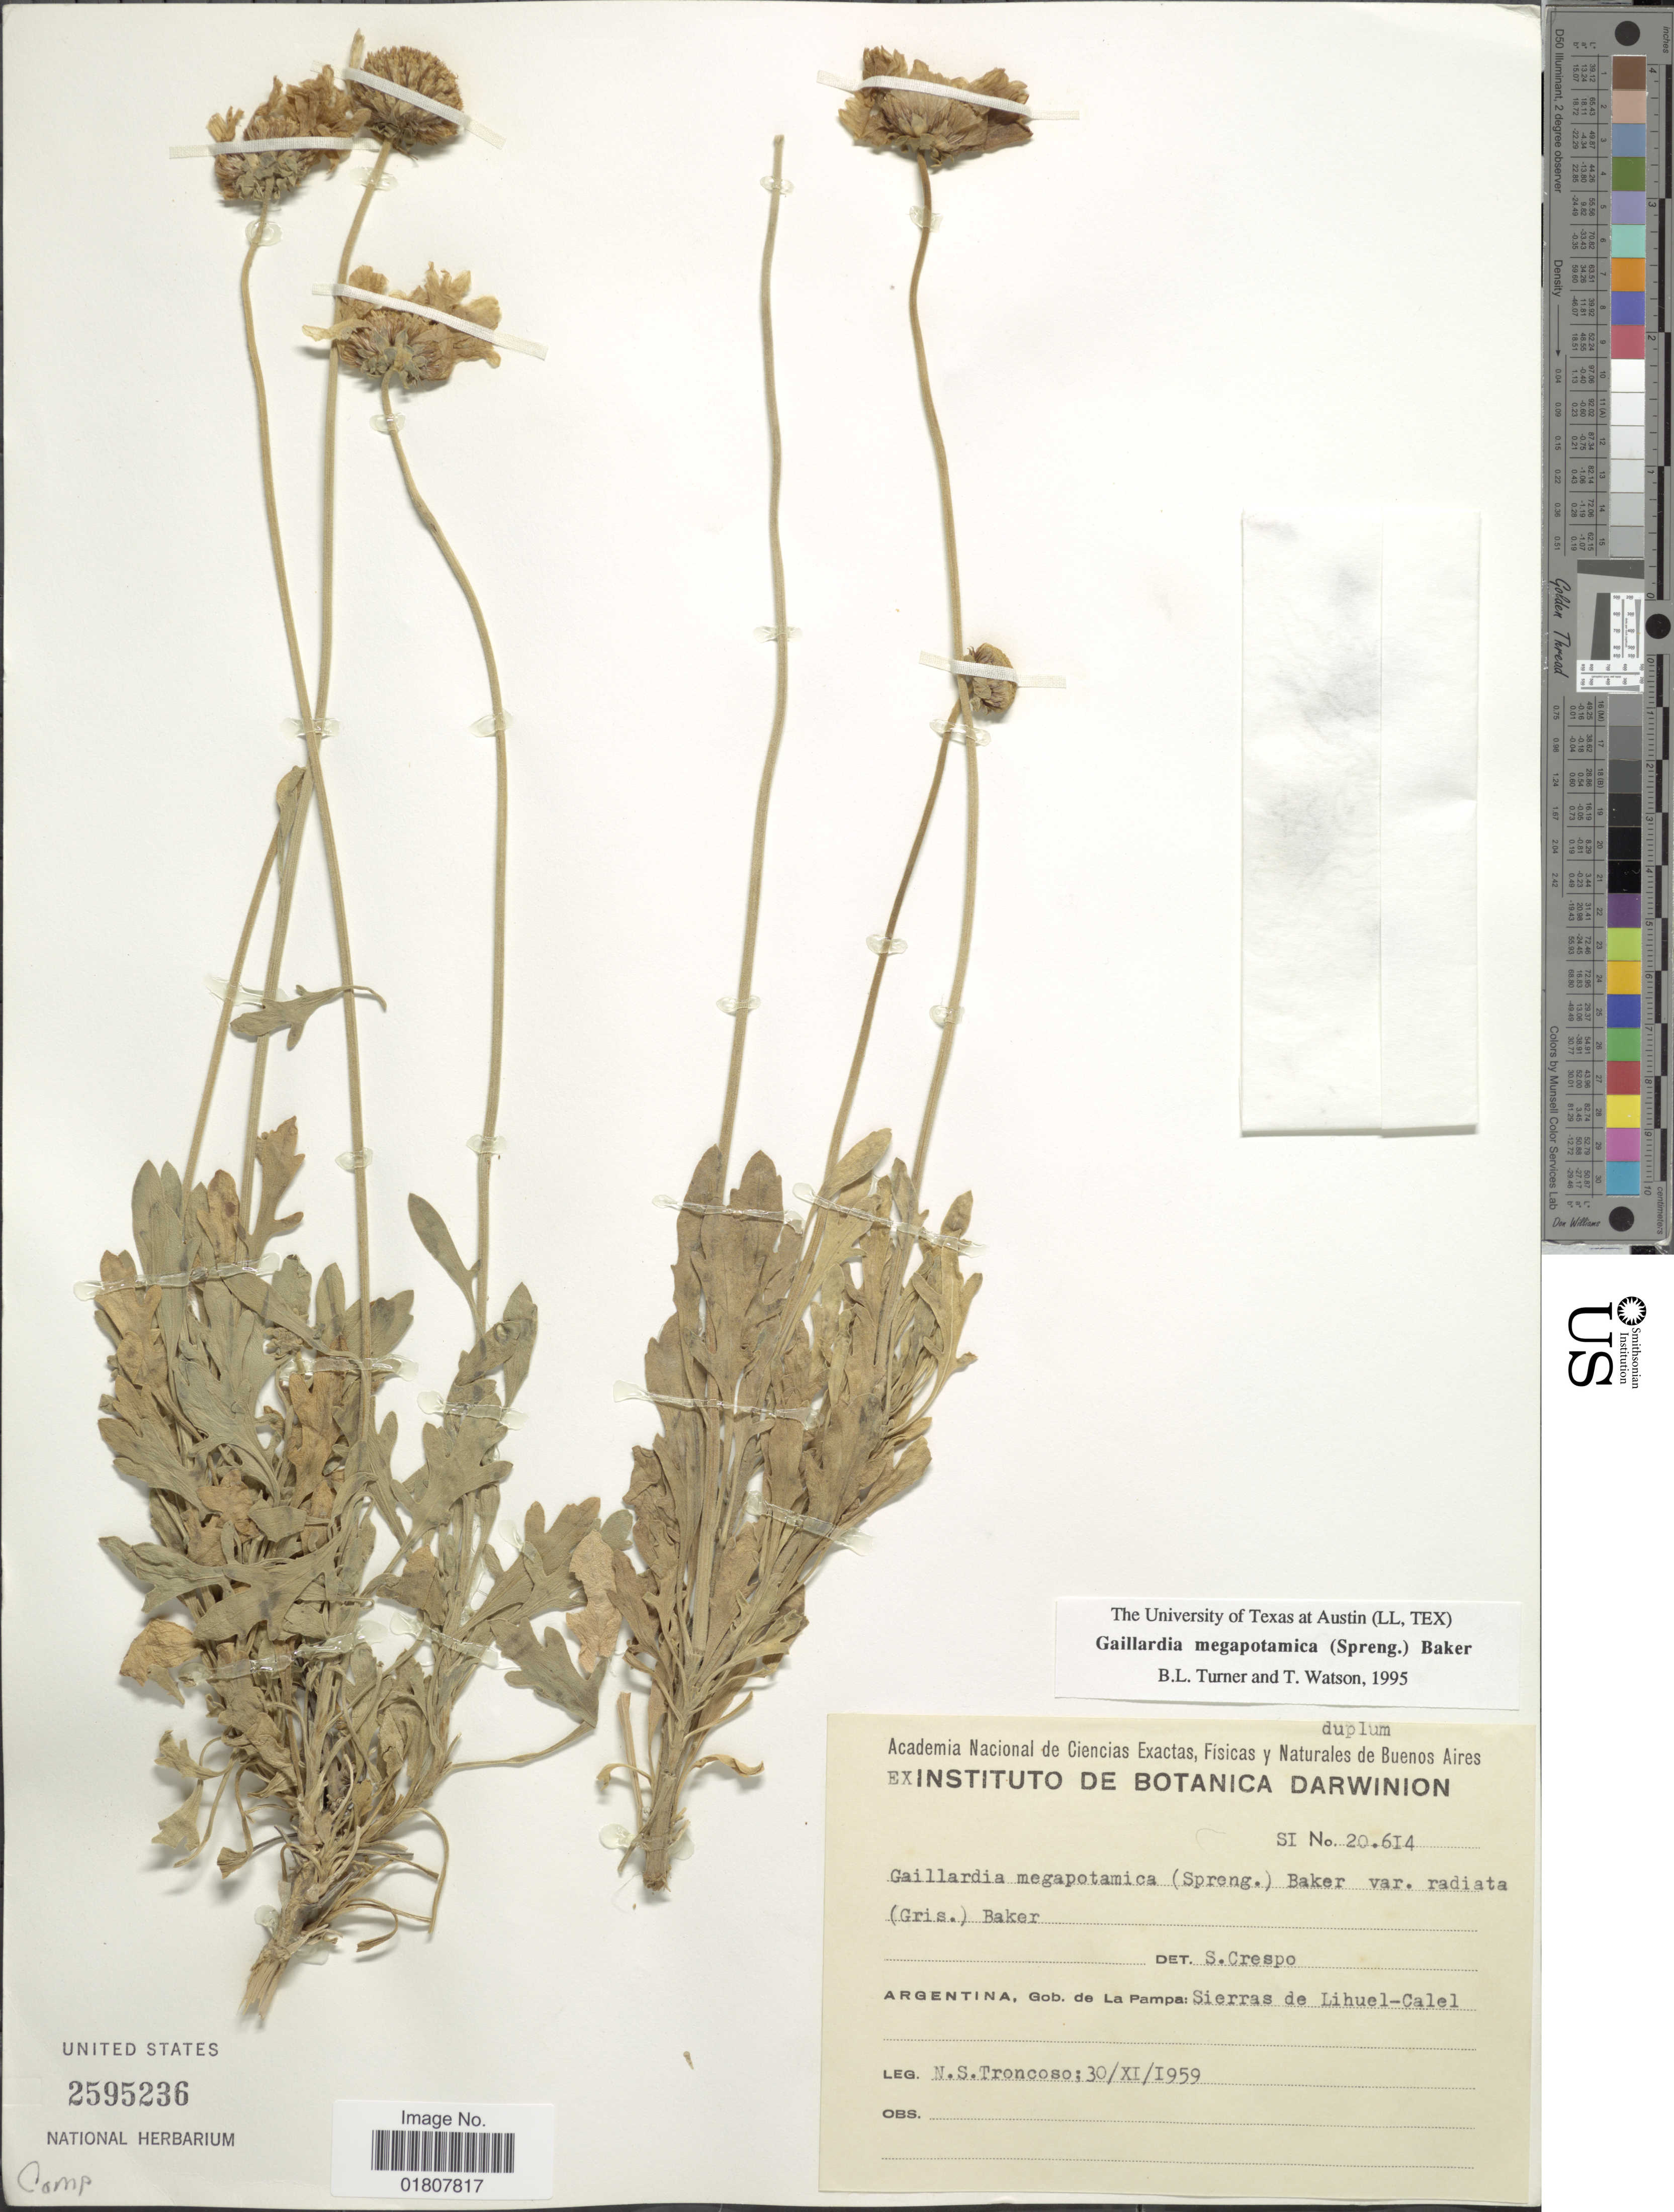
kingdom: Plantae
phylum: Tracheophyta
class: Magnoliopsida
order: Asterales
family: Asteraceae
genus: Gaillardia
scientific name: Gaillardia megapotamica var. radiata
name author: Baker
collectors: N. Troncoso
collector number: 20614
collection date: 1959-11-30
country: Argentina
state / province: La Pampa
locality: Sierras de Lihuel-Calel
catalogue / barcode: US 2595236